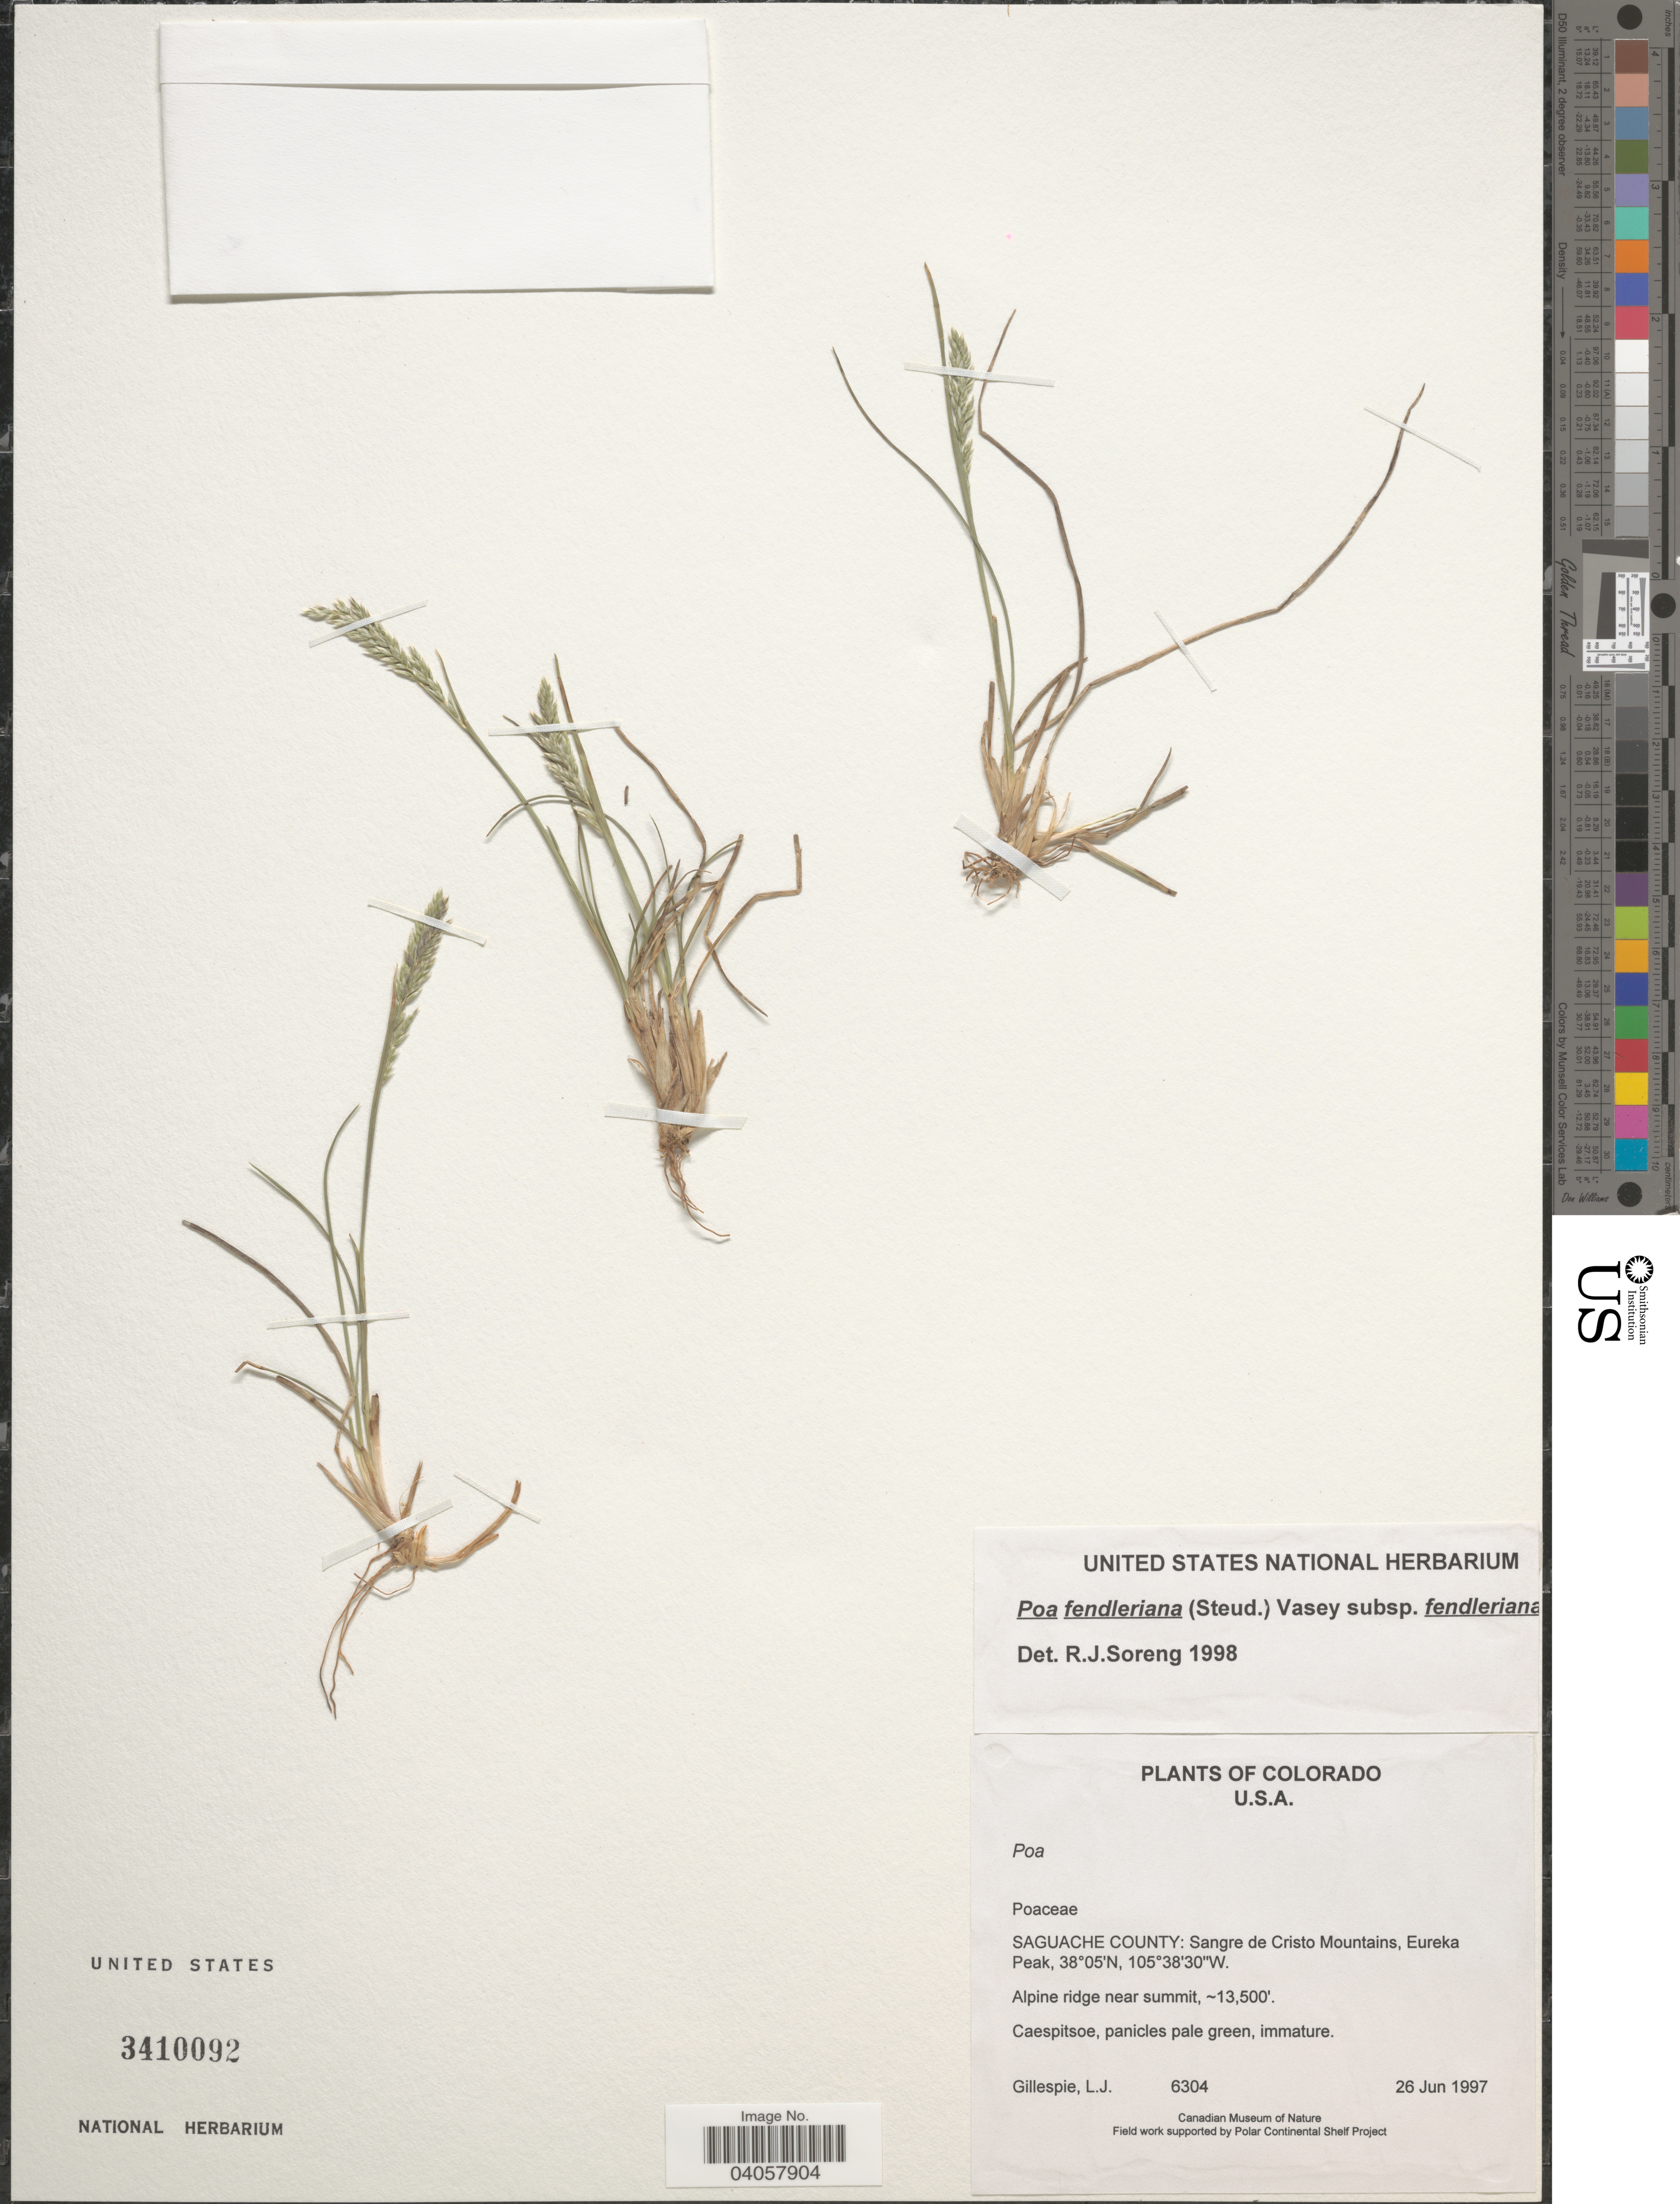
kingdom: Plantae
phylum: Tracheophyta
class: Liliopsida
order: Poales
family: Poaceae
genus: Poa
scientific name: Poa fendleriana subsp. fendleriana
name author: (Steud.) Vasey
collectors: L. Gillespie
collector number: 6304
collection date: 1997-06-26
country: United States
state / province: Colorado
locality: Saguache County: Sangre de Cristo Mountains, Eureka Peak. Alpine ridge near summit.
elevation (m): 4115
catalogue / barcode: US 3410092